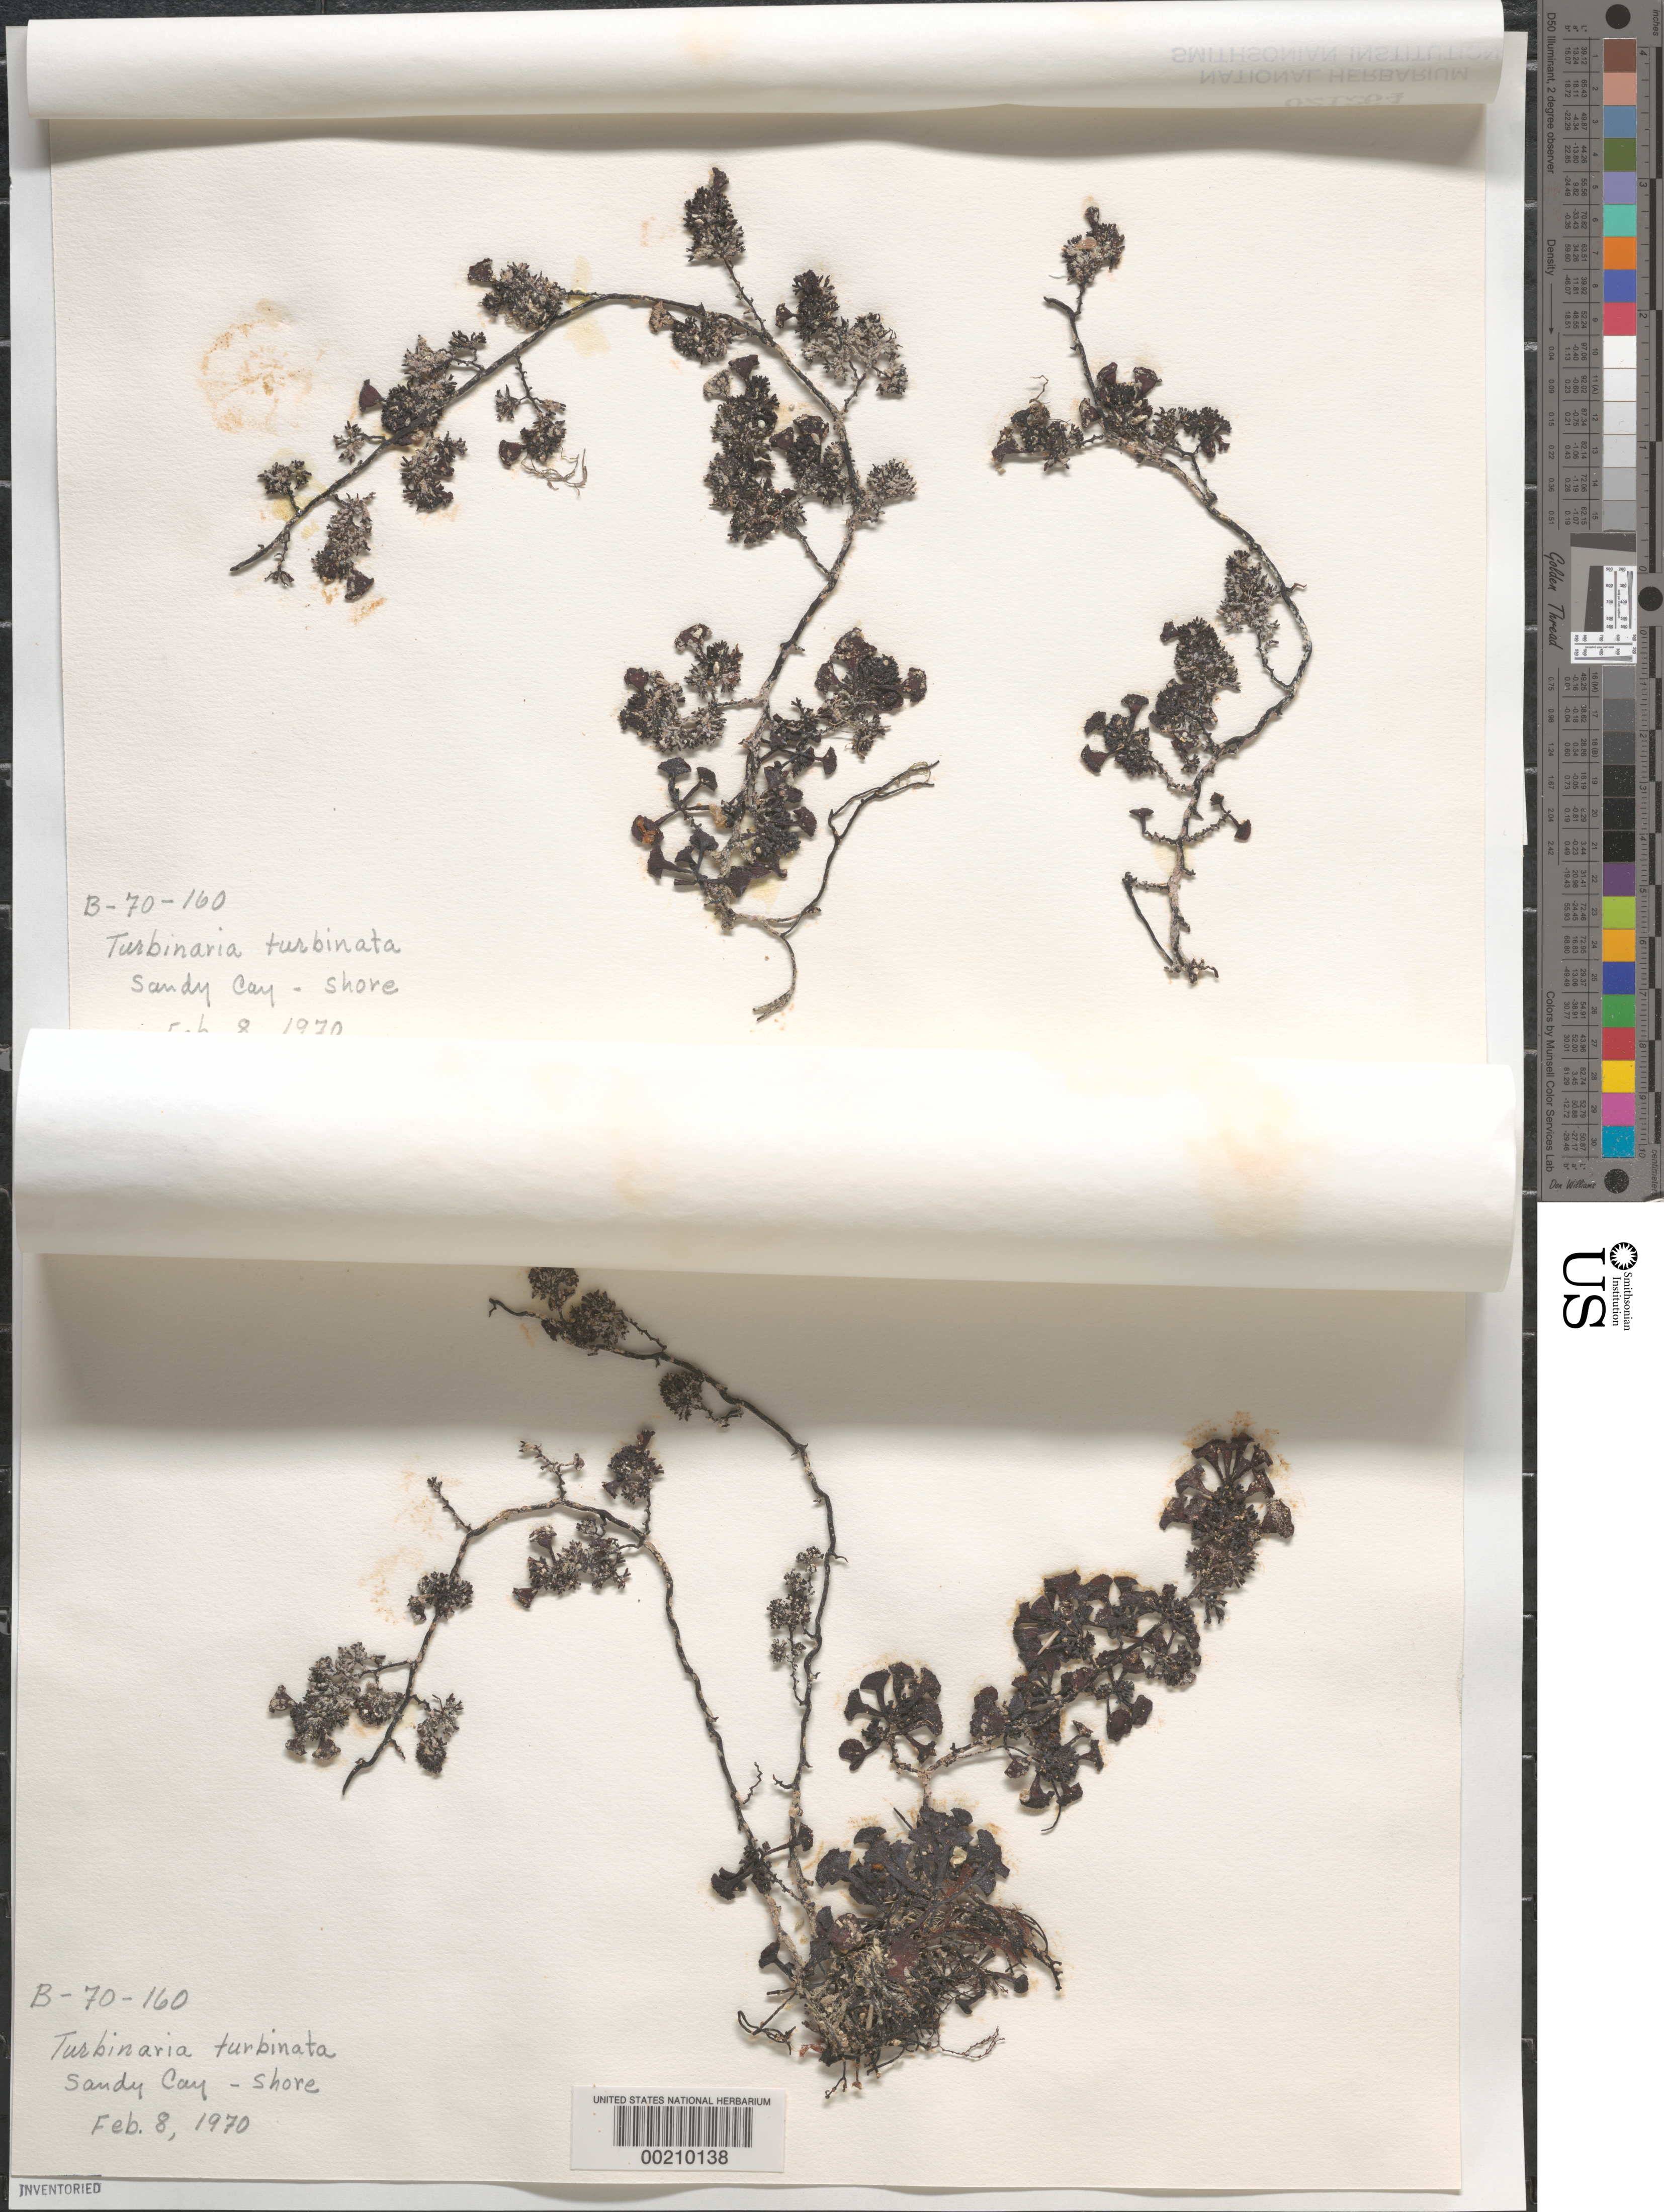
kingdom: Chromista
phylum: Ochrophyta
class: Phaeophyceae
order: Fucales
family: Sargassaceae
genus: Turbinaria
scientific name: Turbinaria turbinata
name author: (L.) Kuntze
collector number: B-70-160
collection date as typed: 08 Feb 1970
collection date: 1970-02-08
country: Bahamas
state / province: Abaco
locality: Sandy cay, buckaroon bay, great abaco island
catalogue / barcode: US 21264